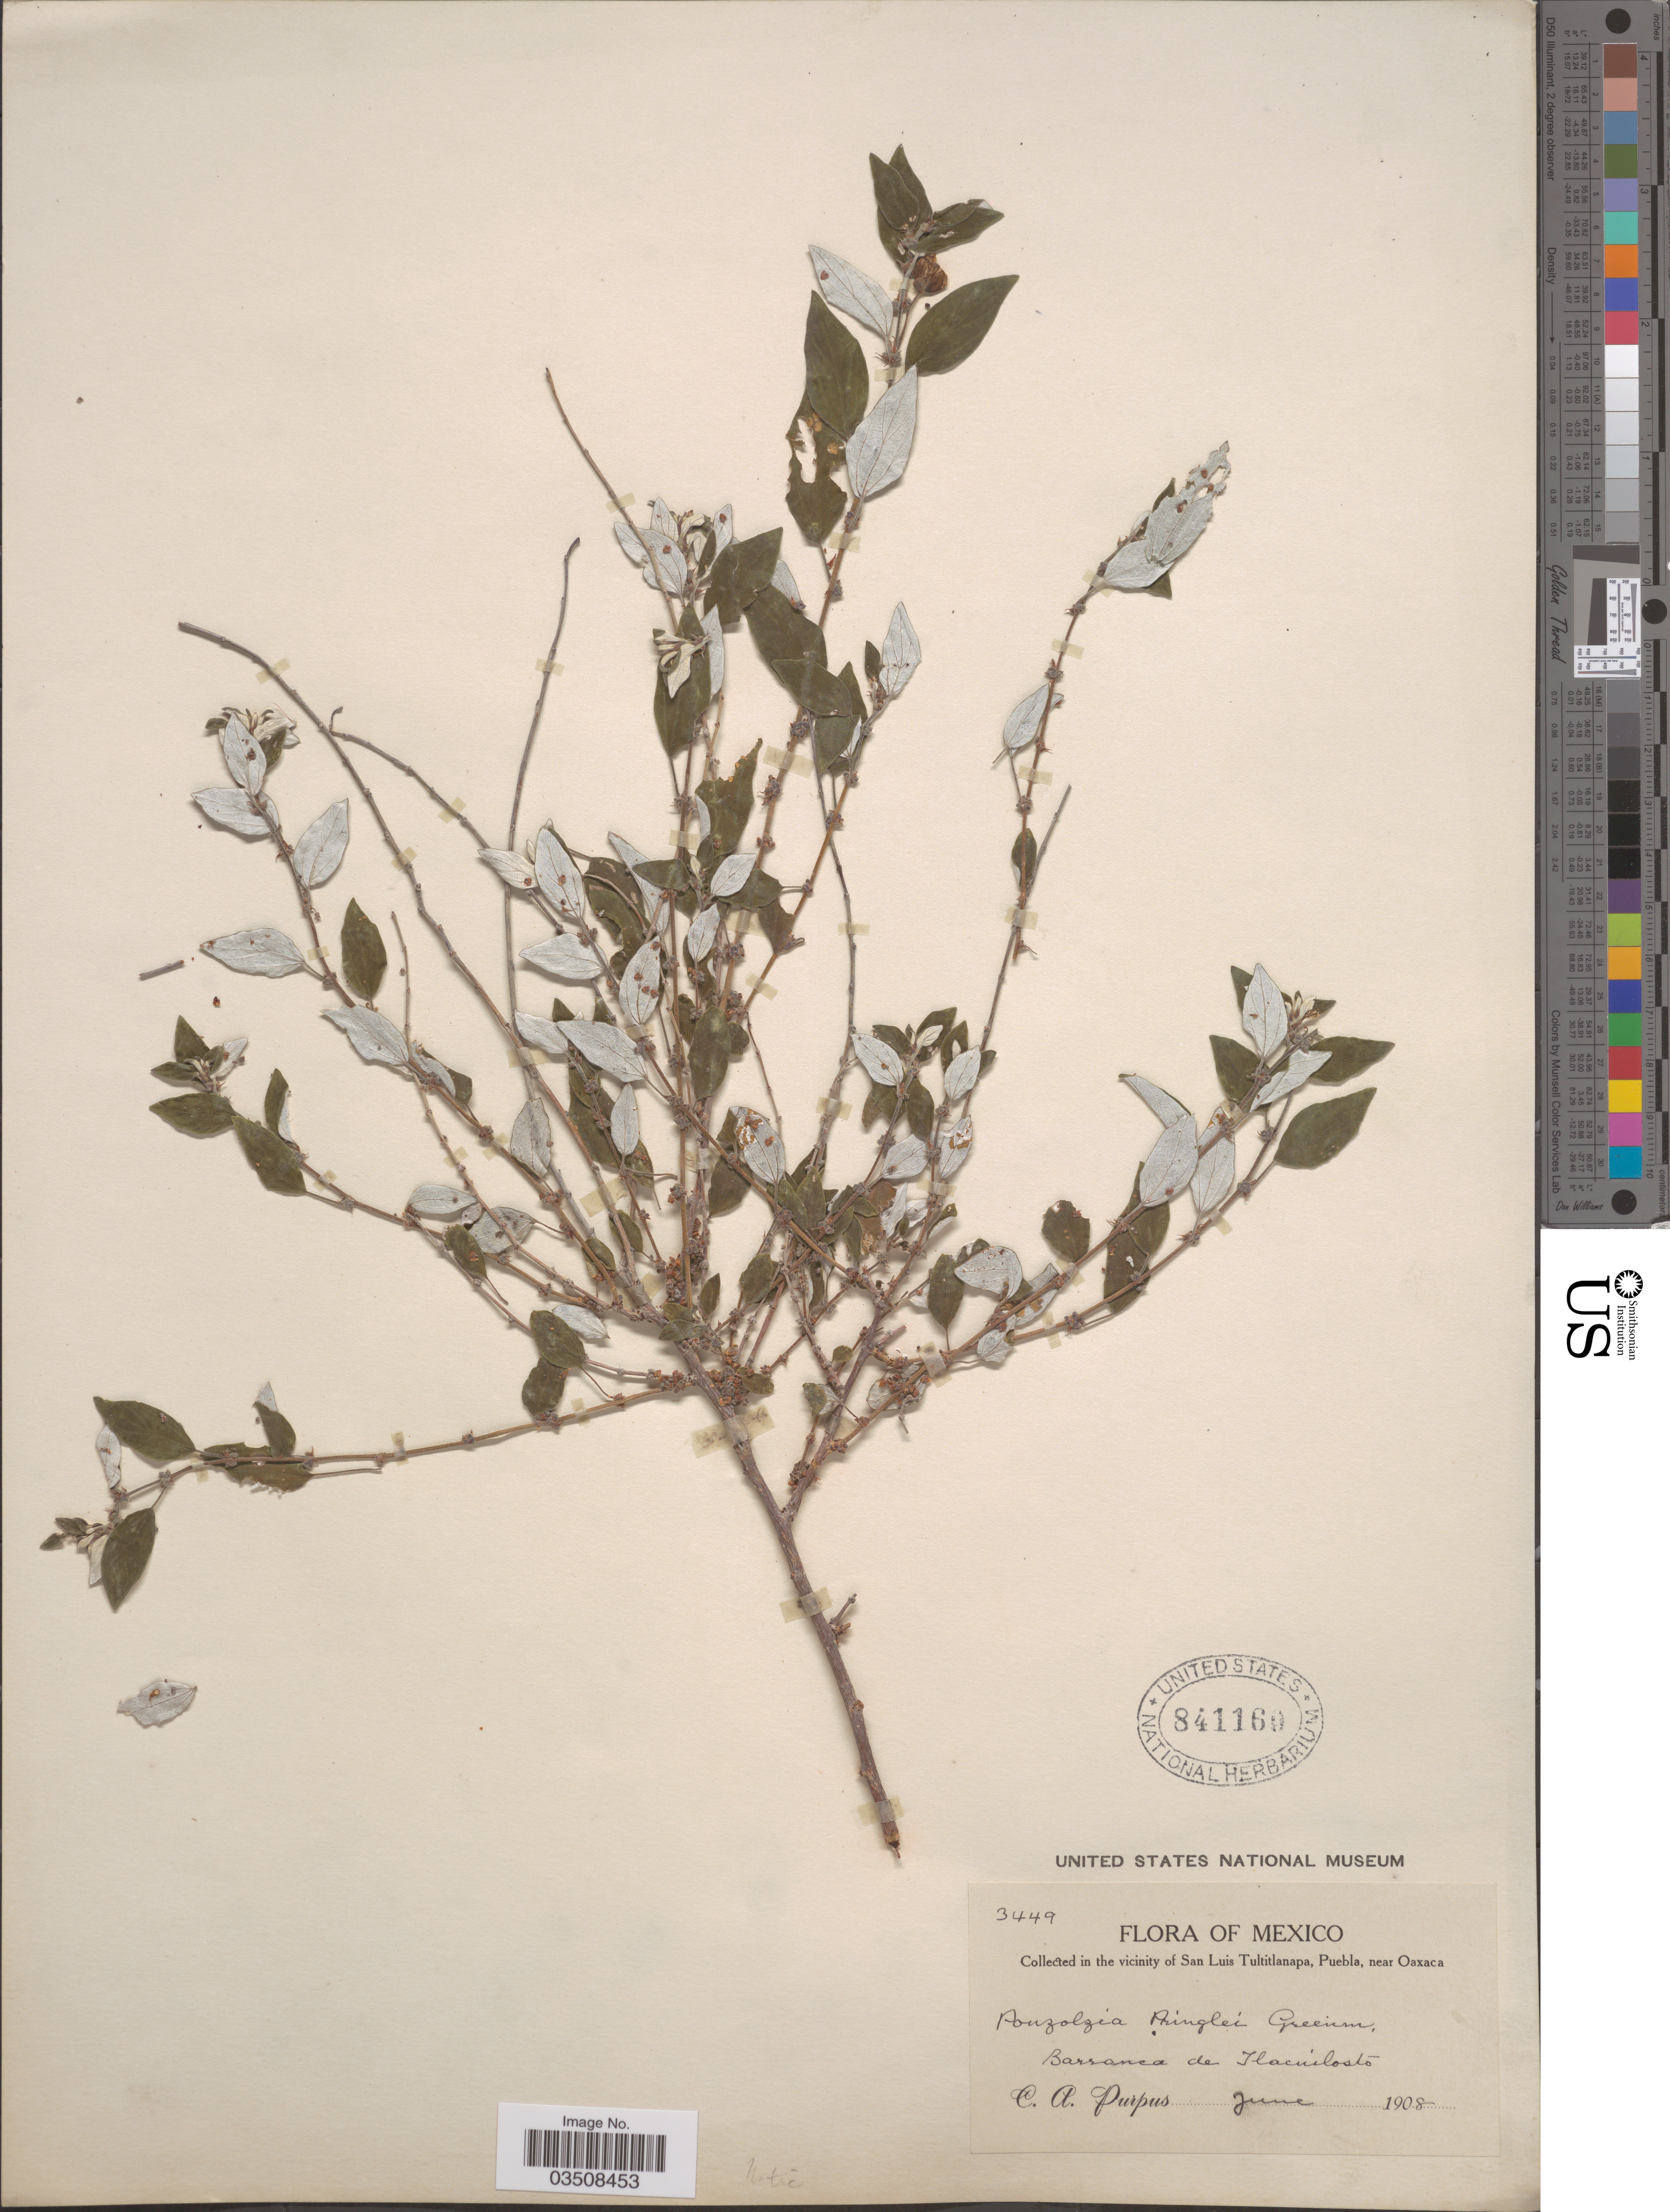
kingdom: Plantae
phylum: Tracheophyta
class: Magnoliopsida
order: Rosales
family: Urticaceae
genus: Pouzolzia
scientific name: Pouzolzia pringlei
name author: Greenm.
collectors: C. A. Purpus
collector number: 3449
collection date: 1908-06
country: Mexico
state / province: Puebla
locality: Vicinity of San Luis Tultitlanapa, Puebla, near Oaxaca. Barranca de Ilacuilosto.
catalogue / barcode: US 841160